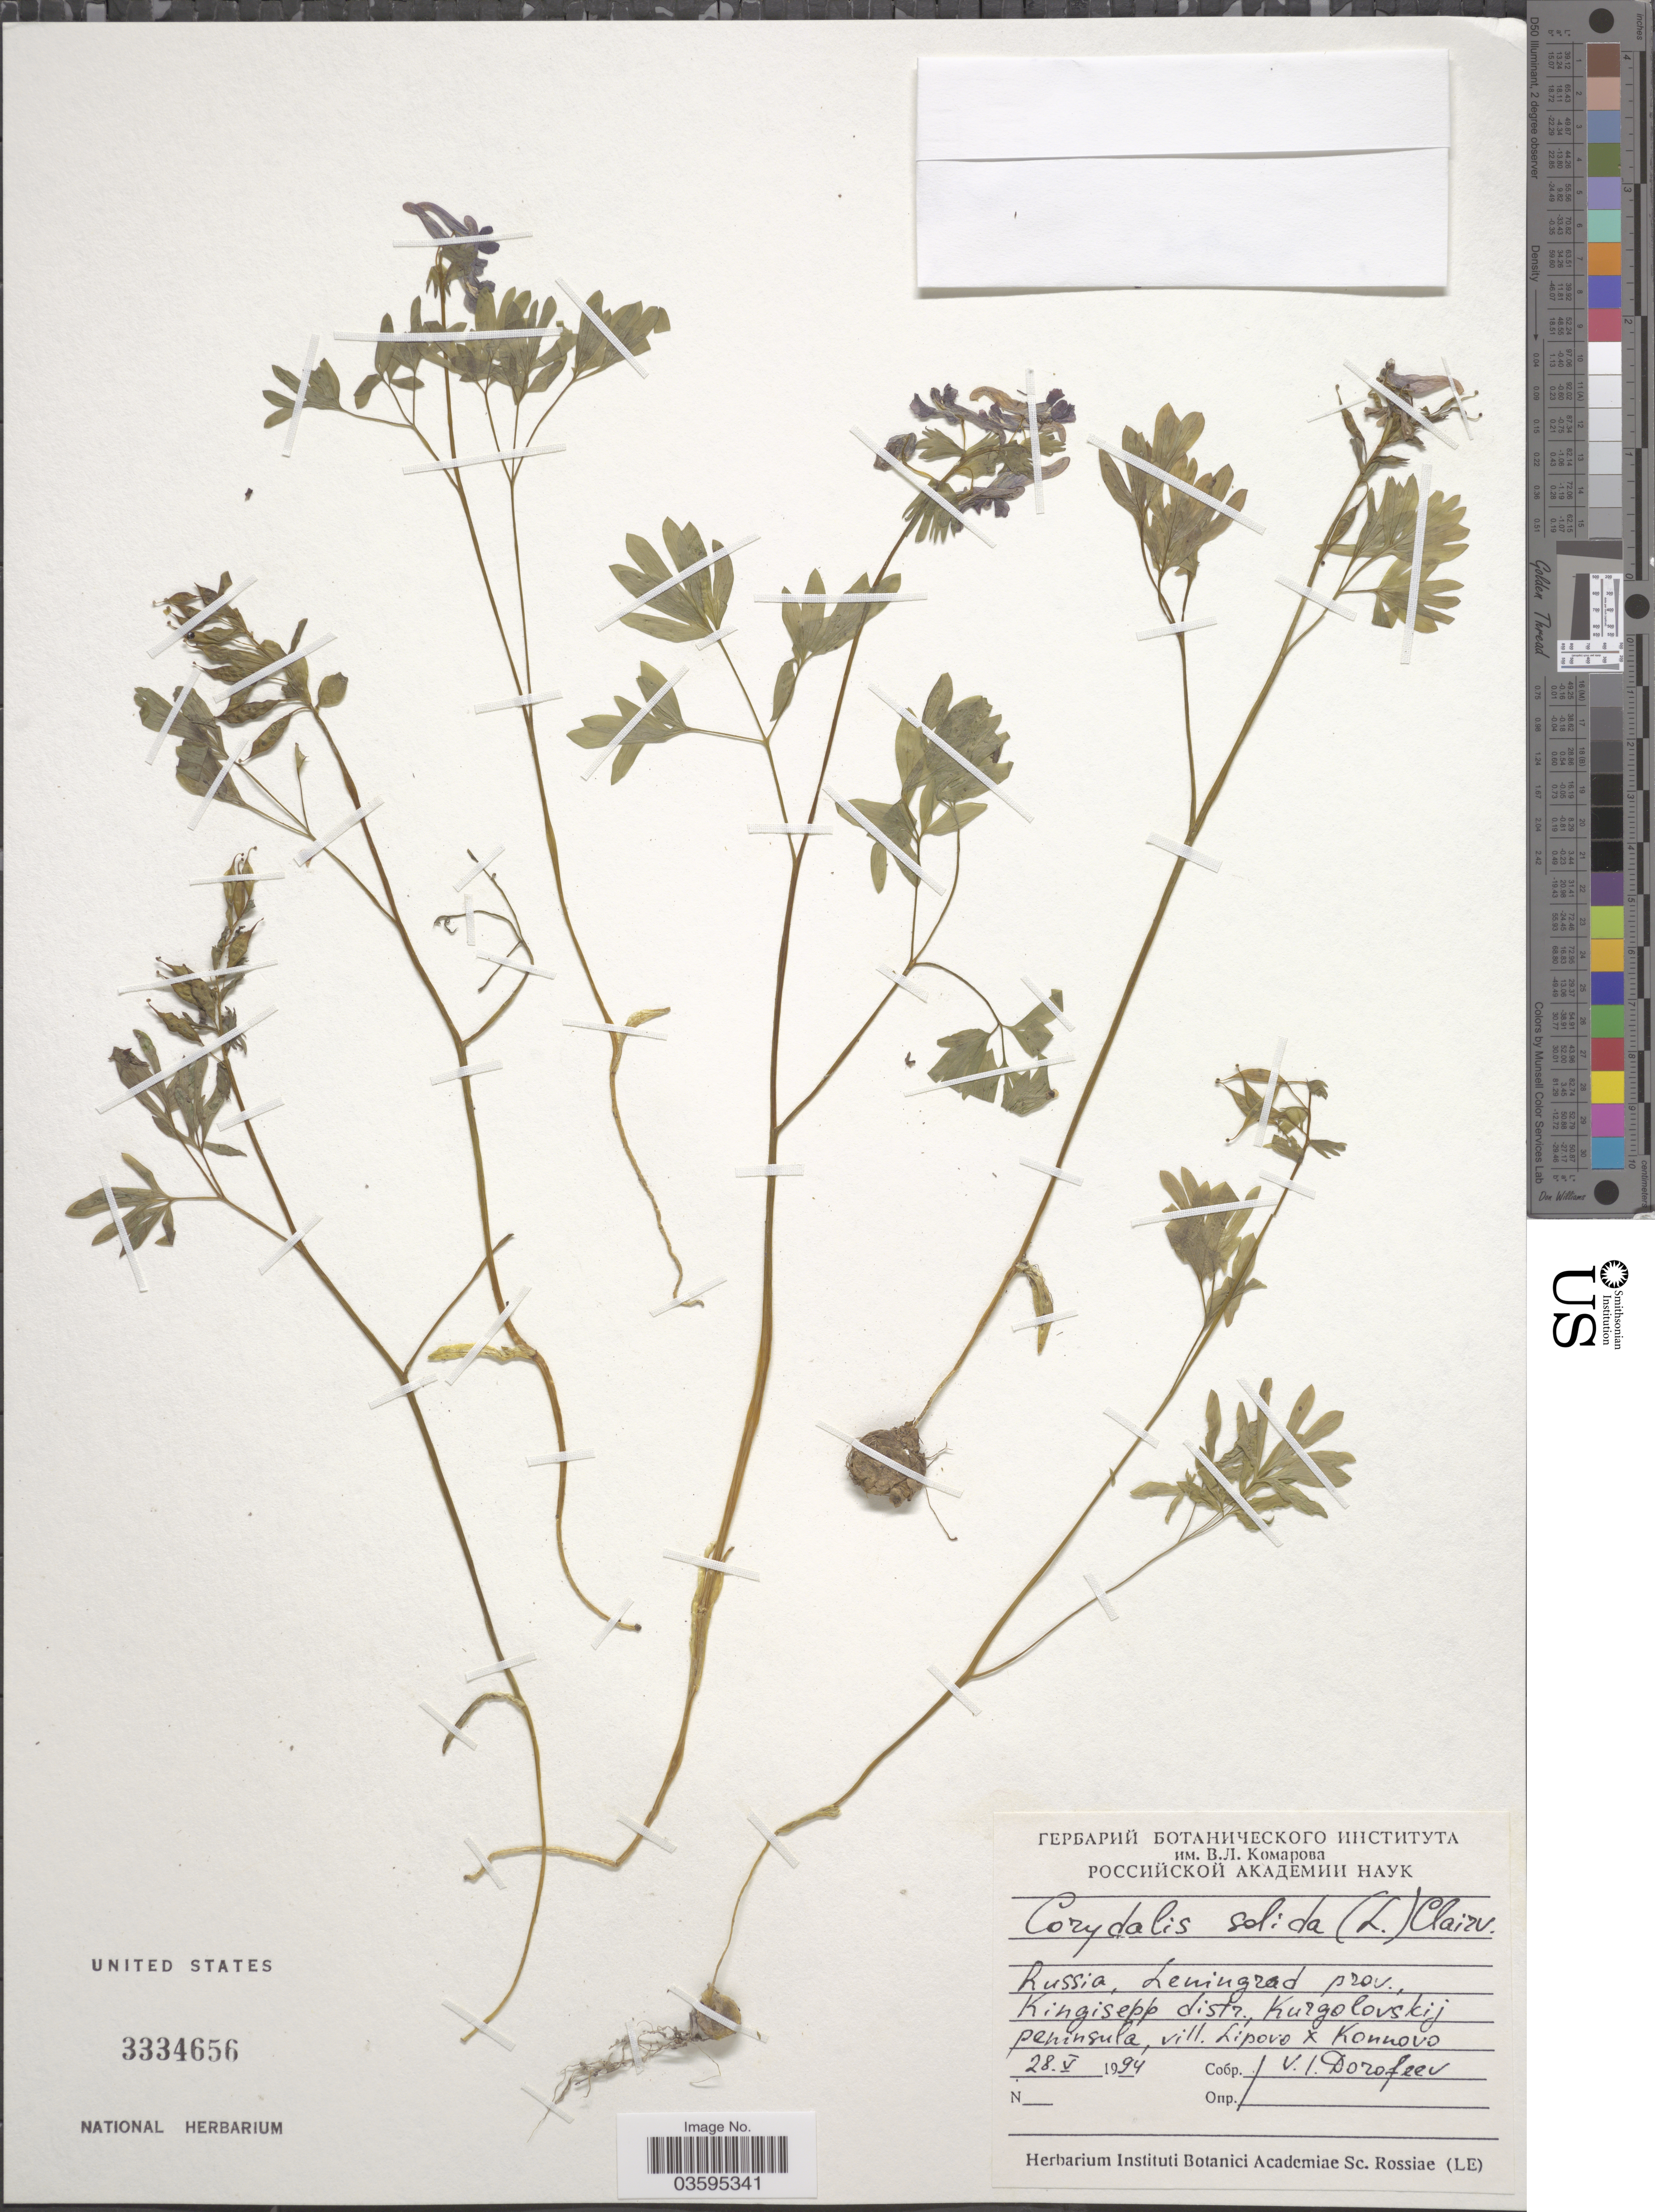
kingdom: Plantae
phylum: Tracheophyta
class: Magnoliopsida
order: Ranunculales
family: Papaveraceae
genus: Corydalis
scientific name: Corydalis solida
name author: (L.) Clairv.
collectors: V. Dorofeev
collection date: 1994-05-28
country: Russian Federation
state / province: Leningrad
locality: Kingisepp distr. Kurgolovskij peninsula, vill. Lipovo and Konnovo.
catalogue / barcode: US 3334656